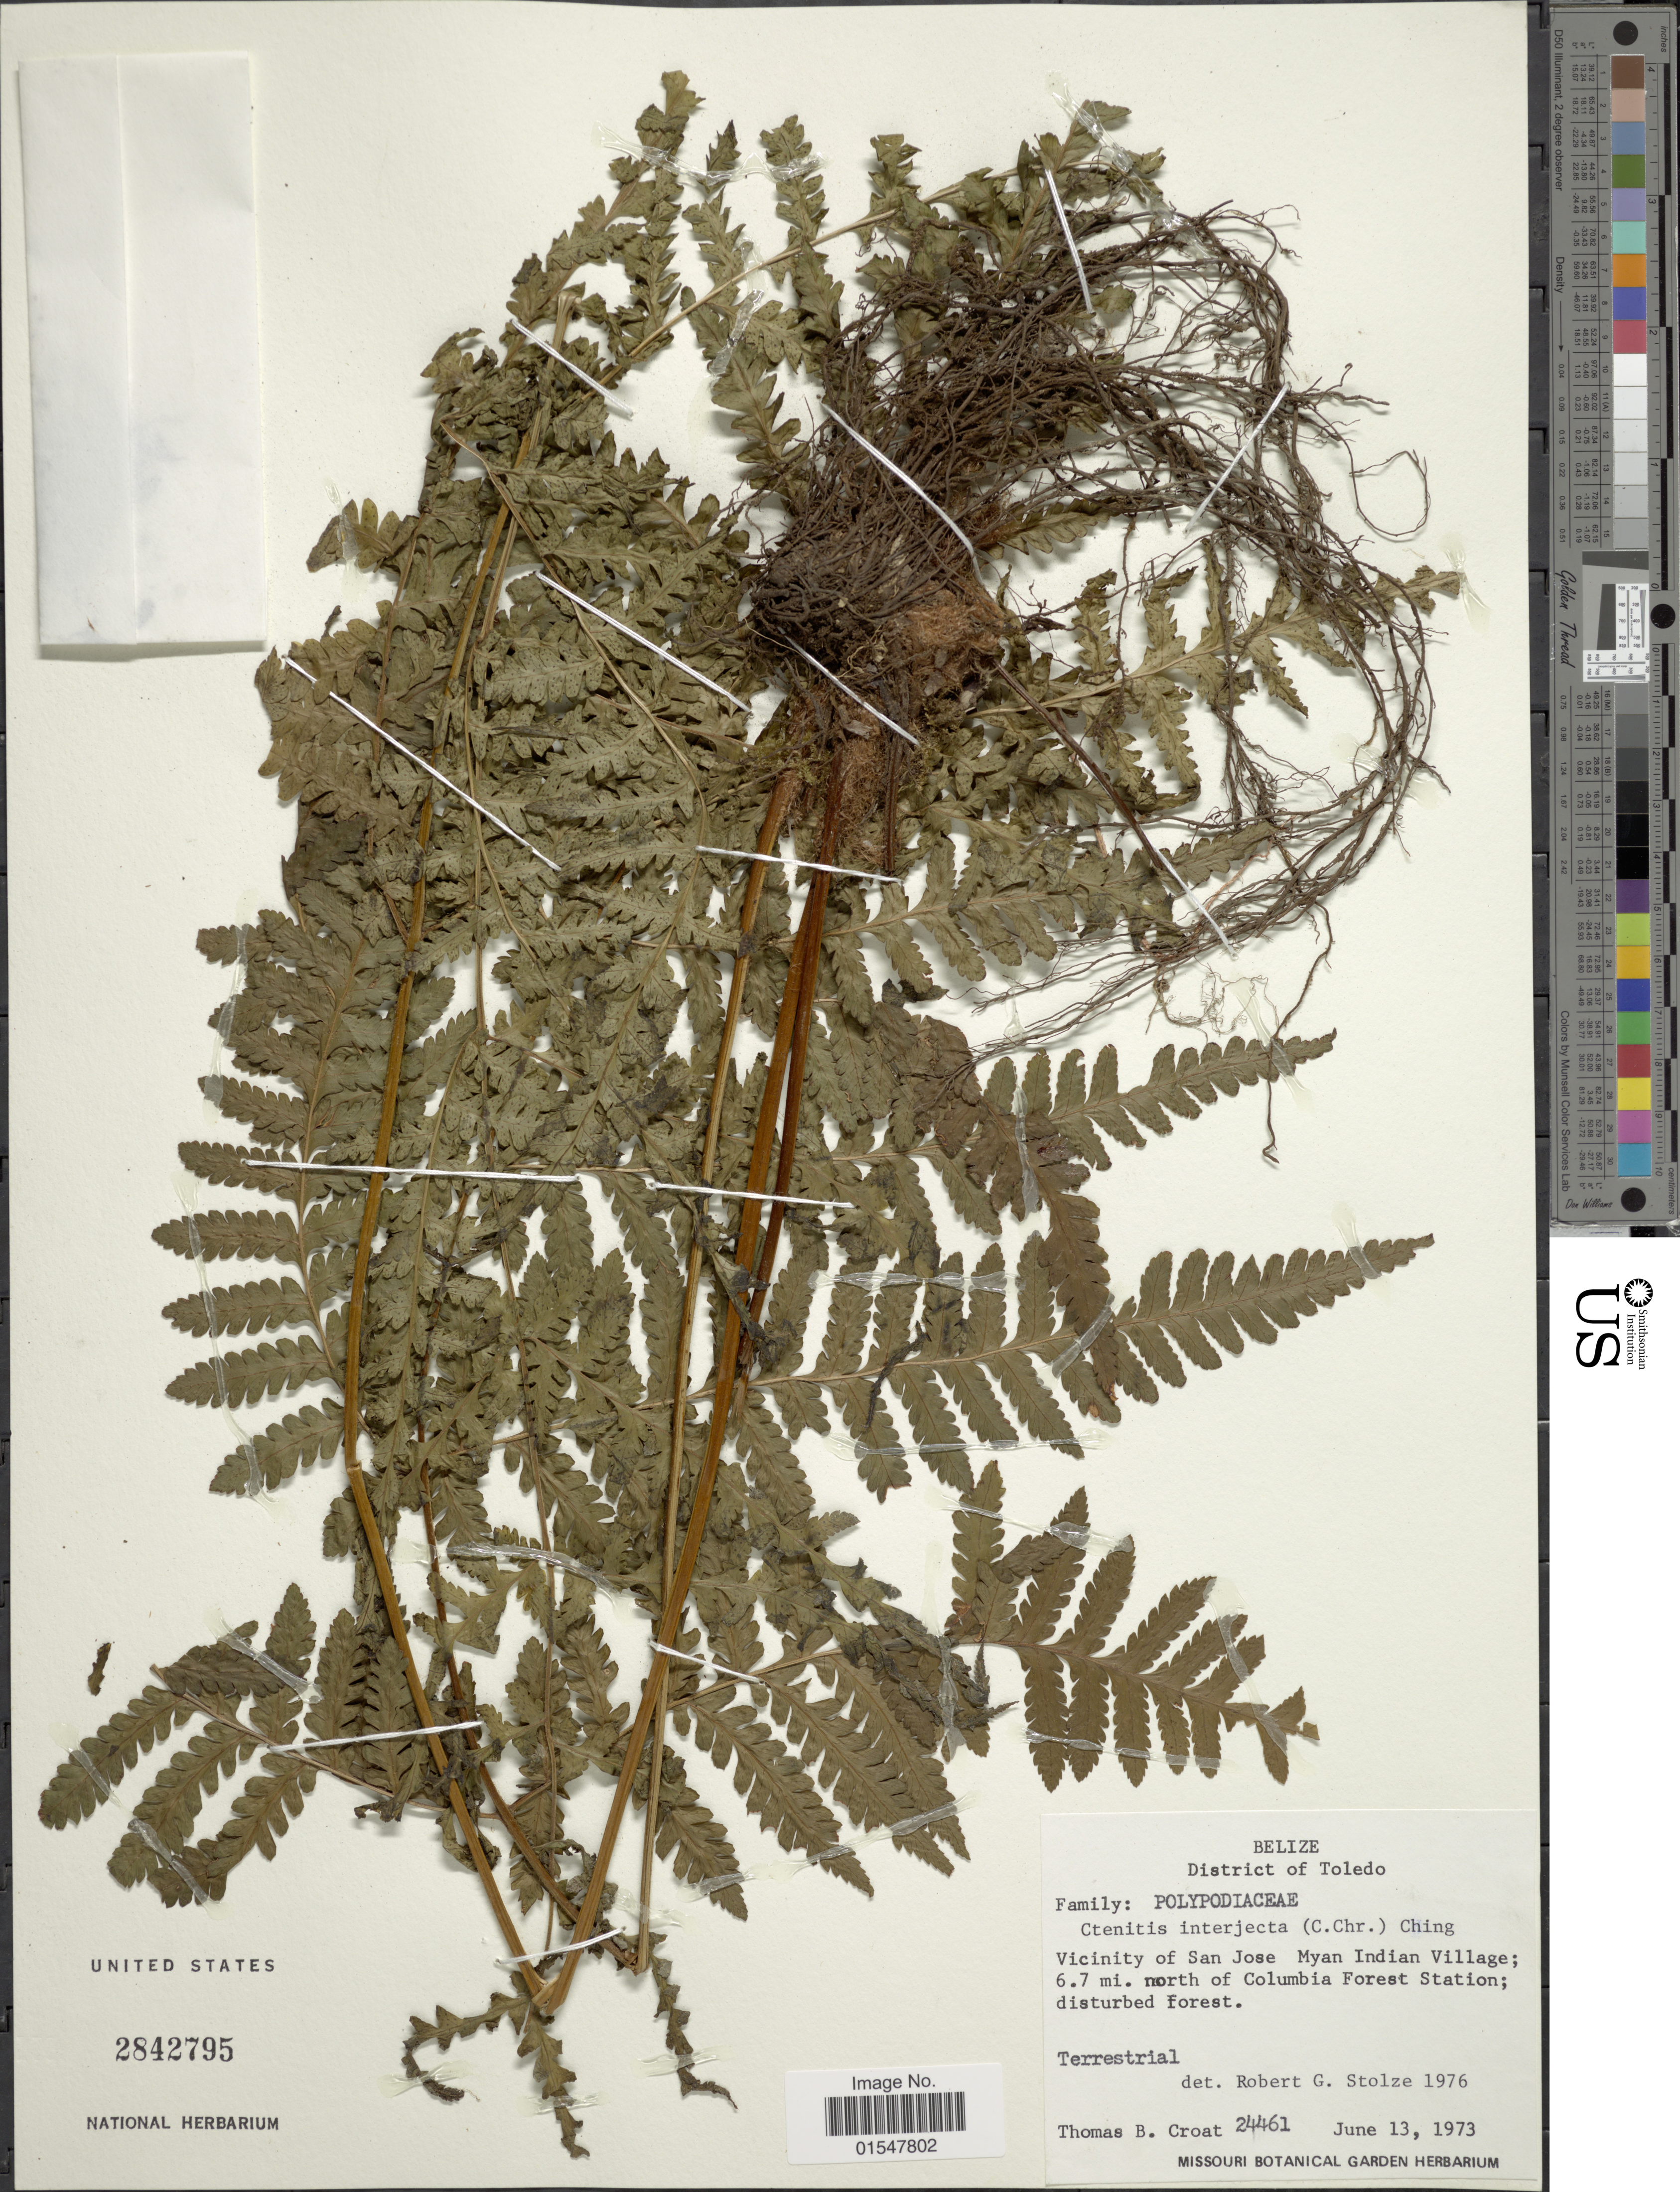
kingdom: Plantae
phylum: Tracheophyta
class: Polypodiopsida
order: Polypodiales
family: Dryopteridaceae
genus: Ctenitis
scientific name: Ctenitis interjecta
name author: (C. Chr.) Ching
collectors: T. B. Croat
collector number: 24461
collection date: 1973-06-13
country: Belize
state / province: Toledo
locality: Belize, District of Toledo, Vicinity of San Jose, Myan Indian Village; 6.7 mi. north of Columbia Forest Station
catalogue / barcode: US 2842795